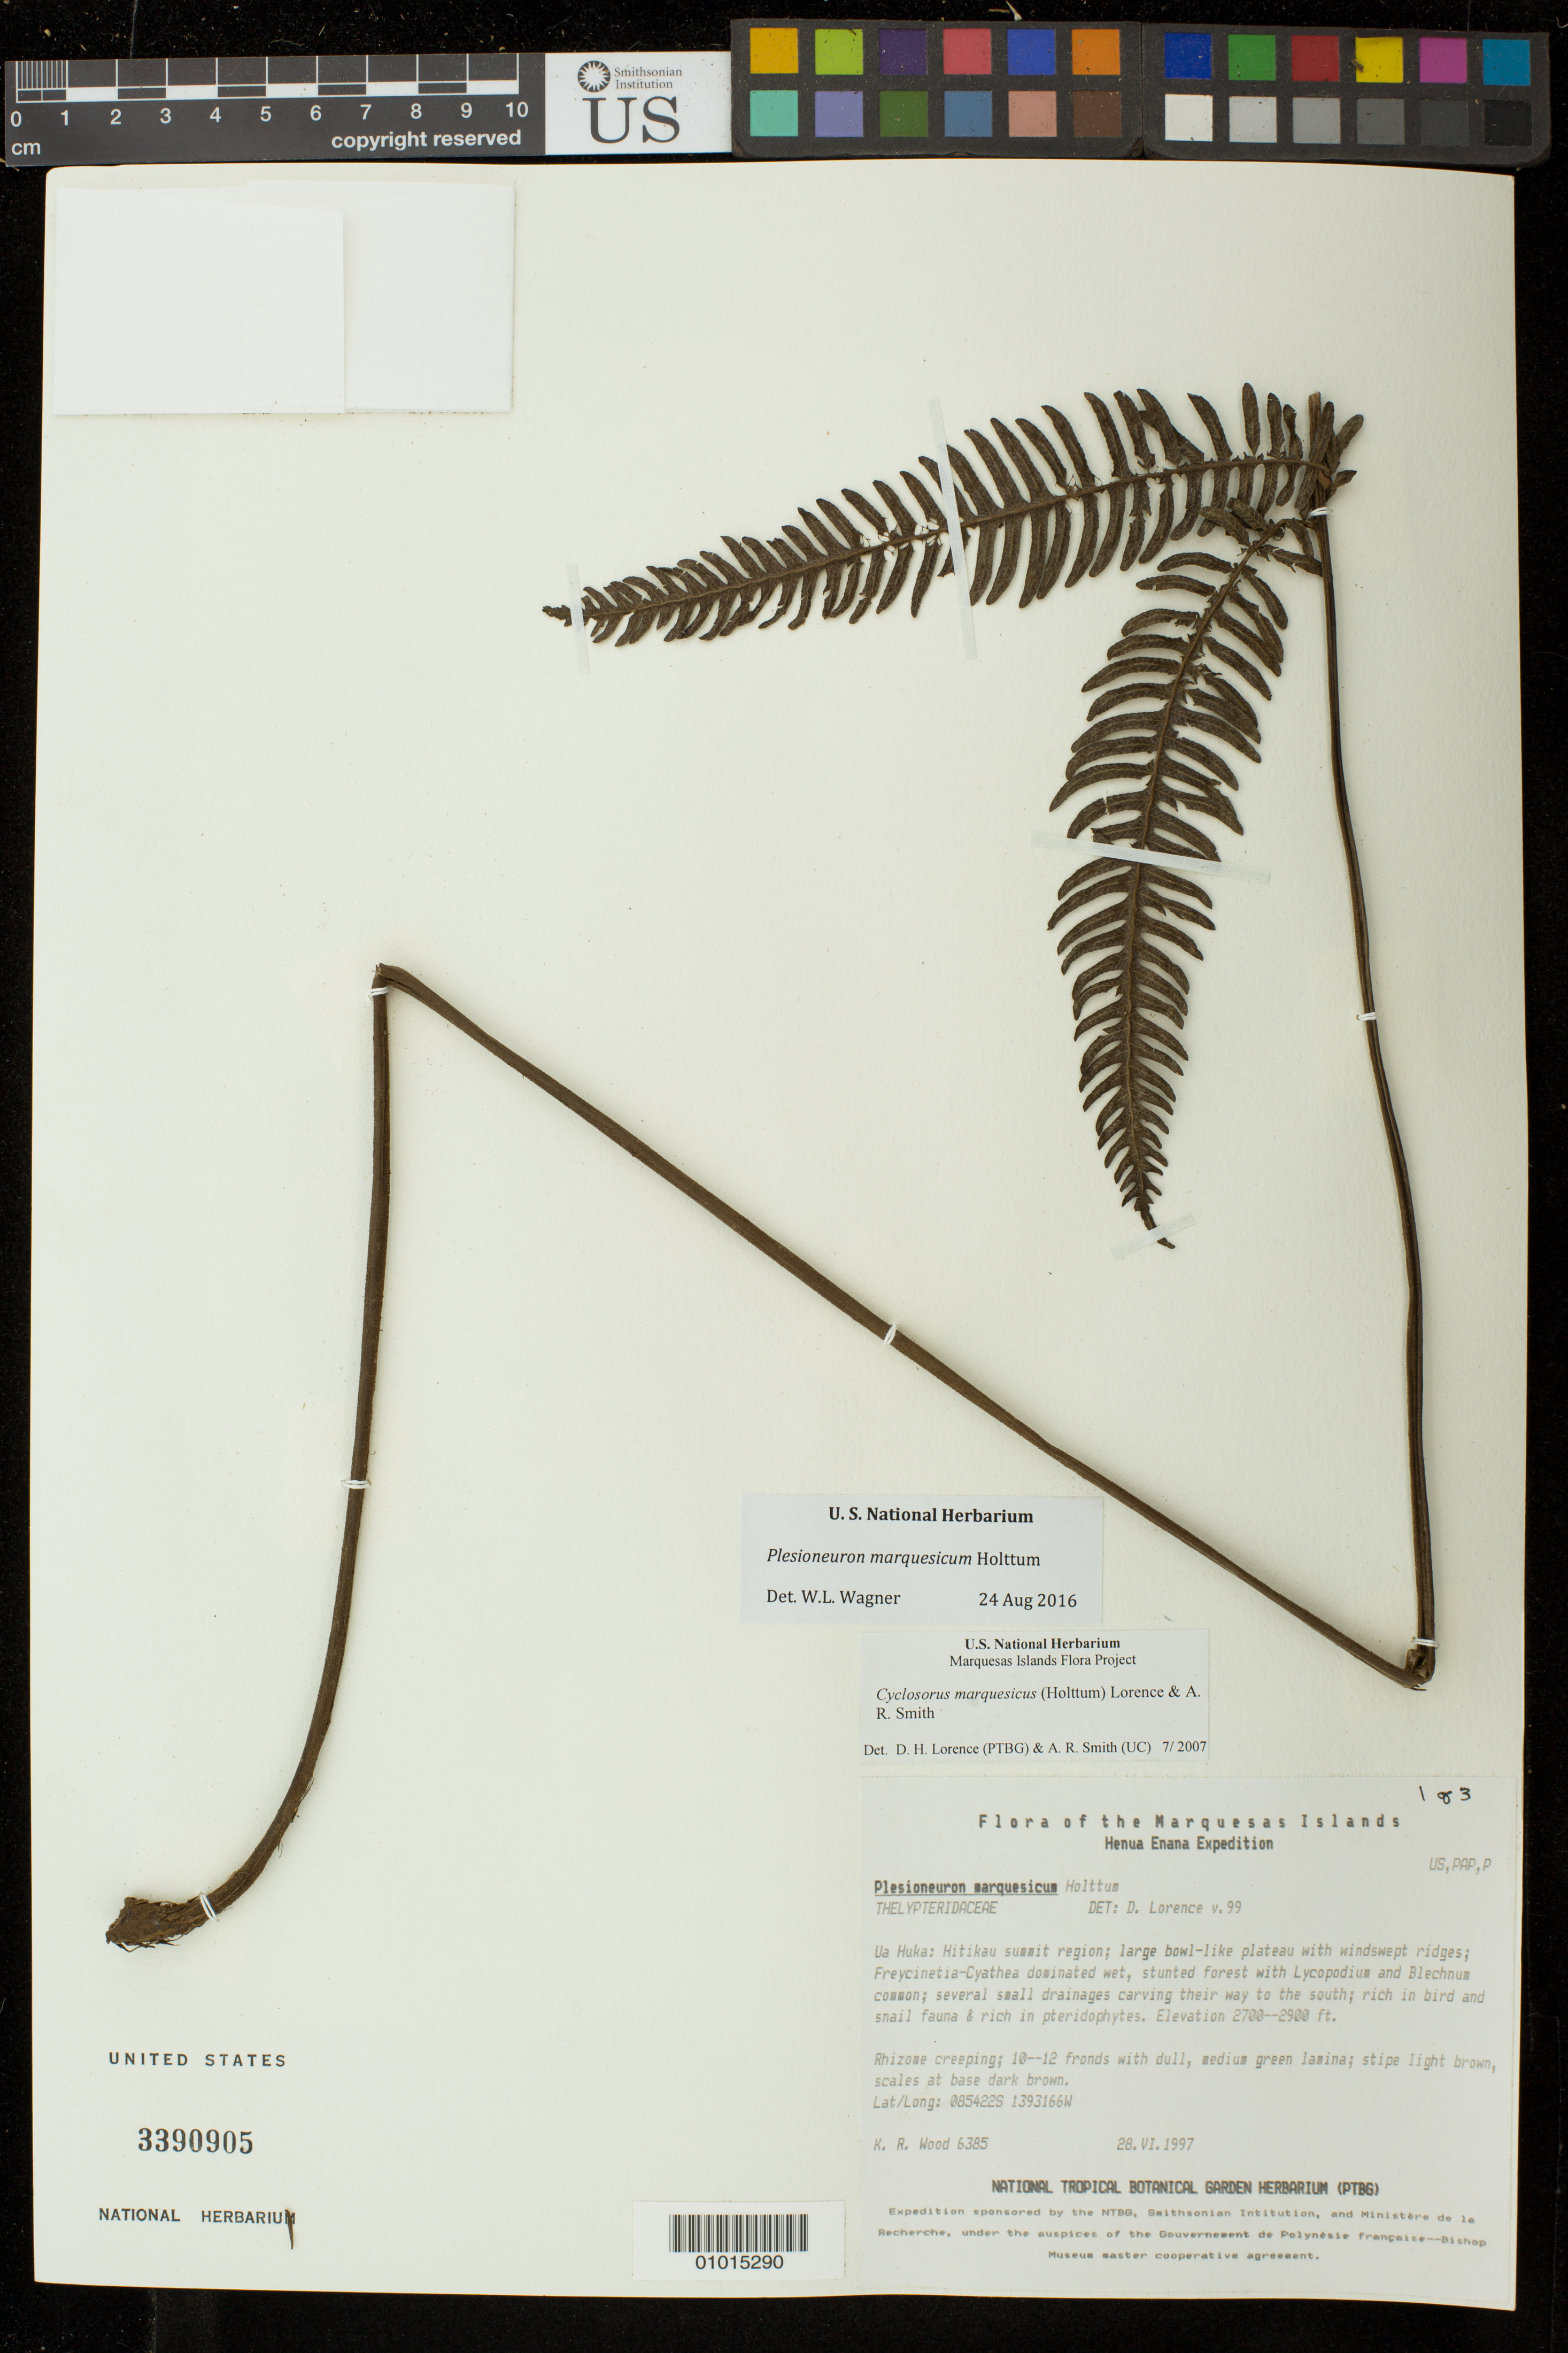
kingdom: Plantae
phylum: Tracheophyta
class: Polypodiopsida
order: Polypodiales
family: Thelypteridaceae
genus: Plesioneuron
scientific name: Plesioneuron marquesicum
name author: Holttum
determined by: Lorence, David H.; Smith, A. R.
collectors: K. R. Wood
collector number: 6385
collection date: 1997-06-28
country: French Polynesia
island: Ua Huka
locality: Hitikau summit region, large bowl-like plateau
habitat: Windswept ridges, Freycinetia - Cyathea dominated wet stunted forest, rich in pteridophytes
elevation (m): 823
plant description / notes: Several small drainages carving their way to the south; rich in bird and snail fauna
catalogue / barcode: US 3390905